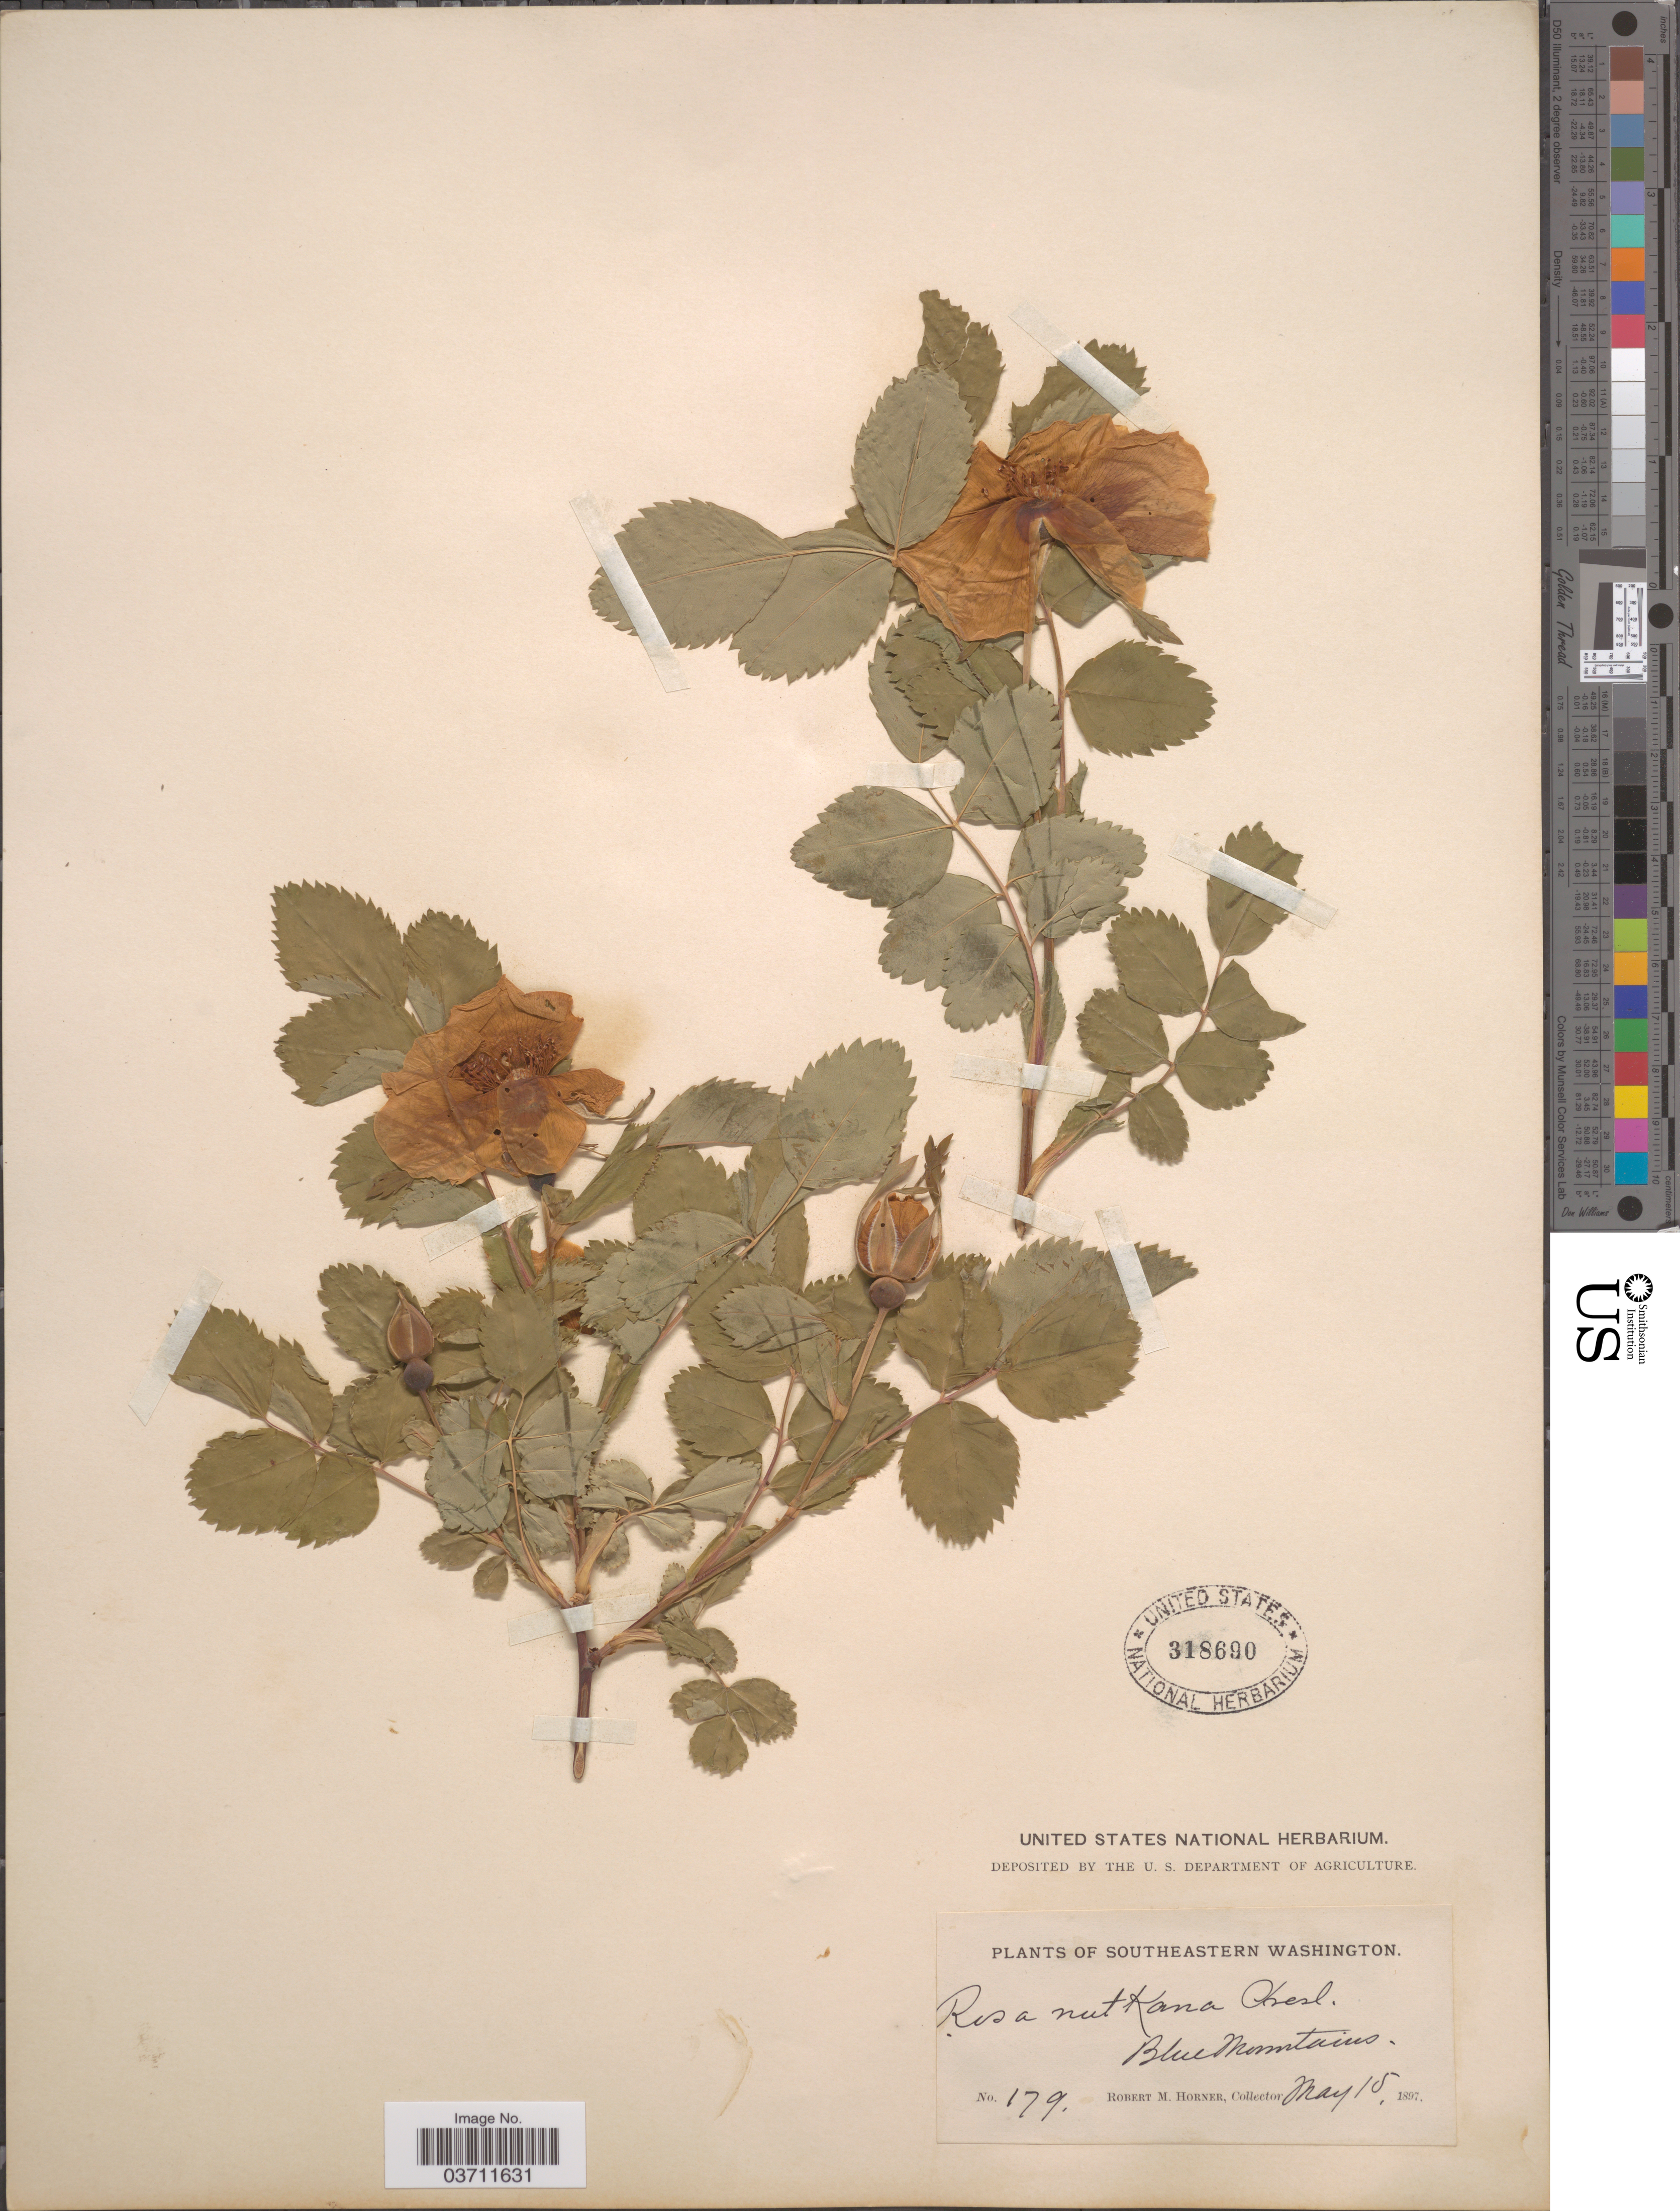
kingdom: Plantae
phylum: Tracheophyta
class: Magnoliopsida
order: Rosales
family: Rosaceae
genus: Rosa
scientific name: Rosa nutkana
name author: C. Presl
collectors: R. Horner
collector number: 179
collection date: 1897-05-15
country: United States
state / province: Washington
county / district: Clallam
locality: Southeastern Washington. Blue Mountains.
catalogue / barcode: US 318690